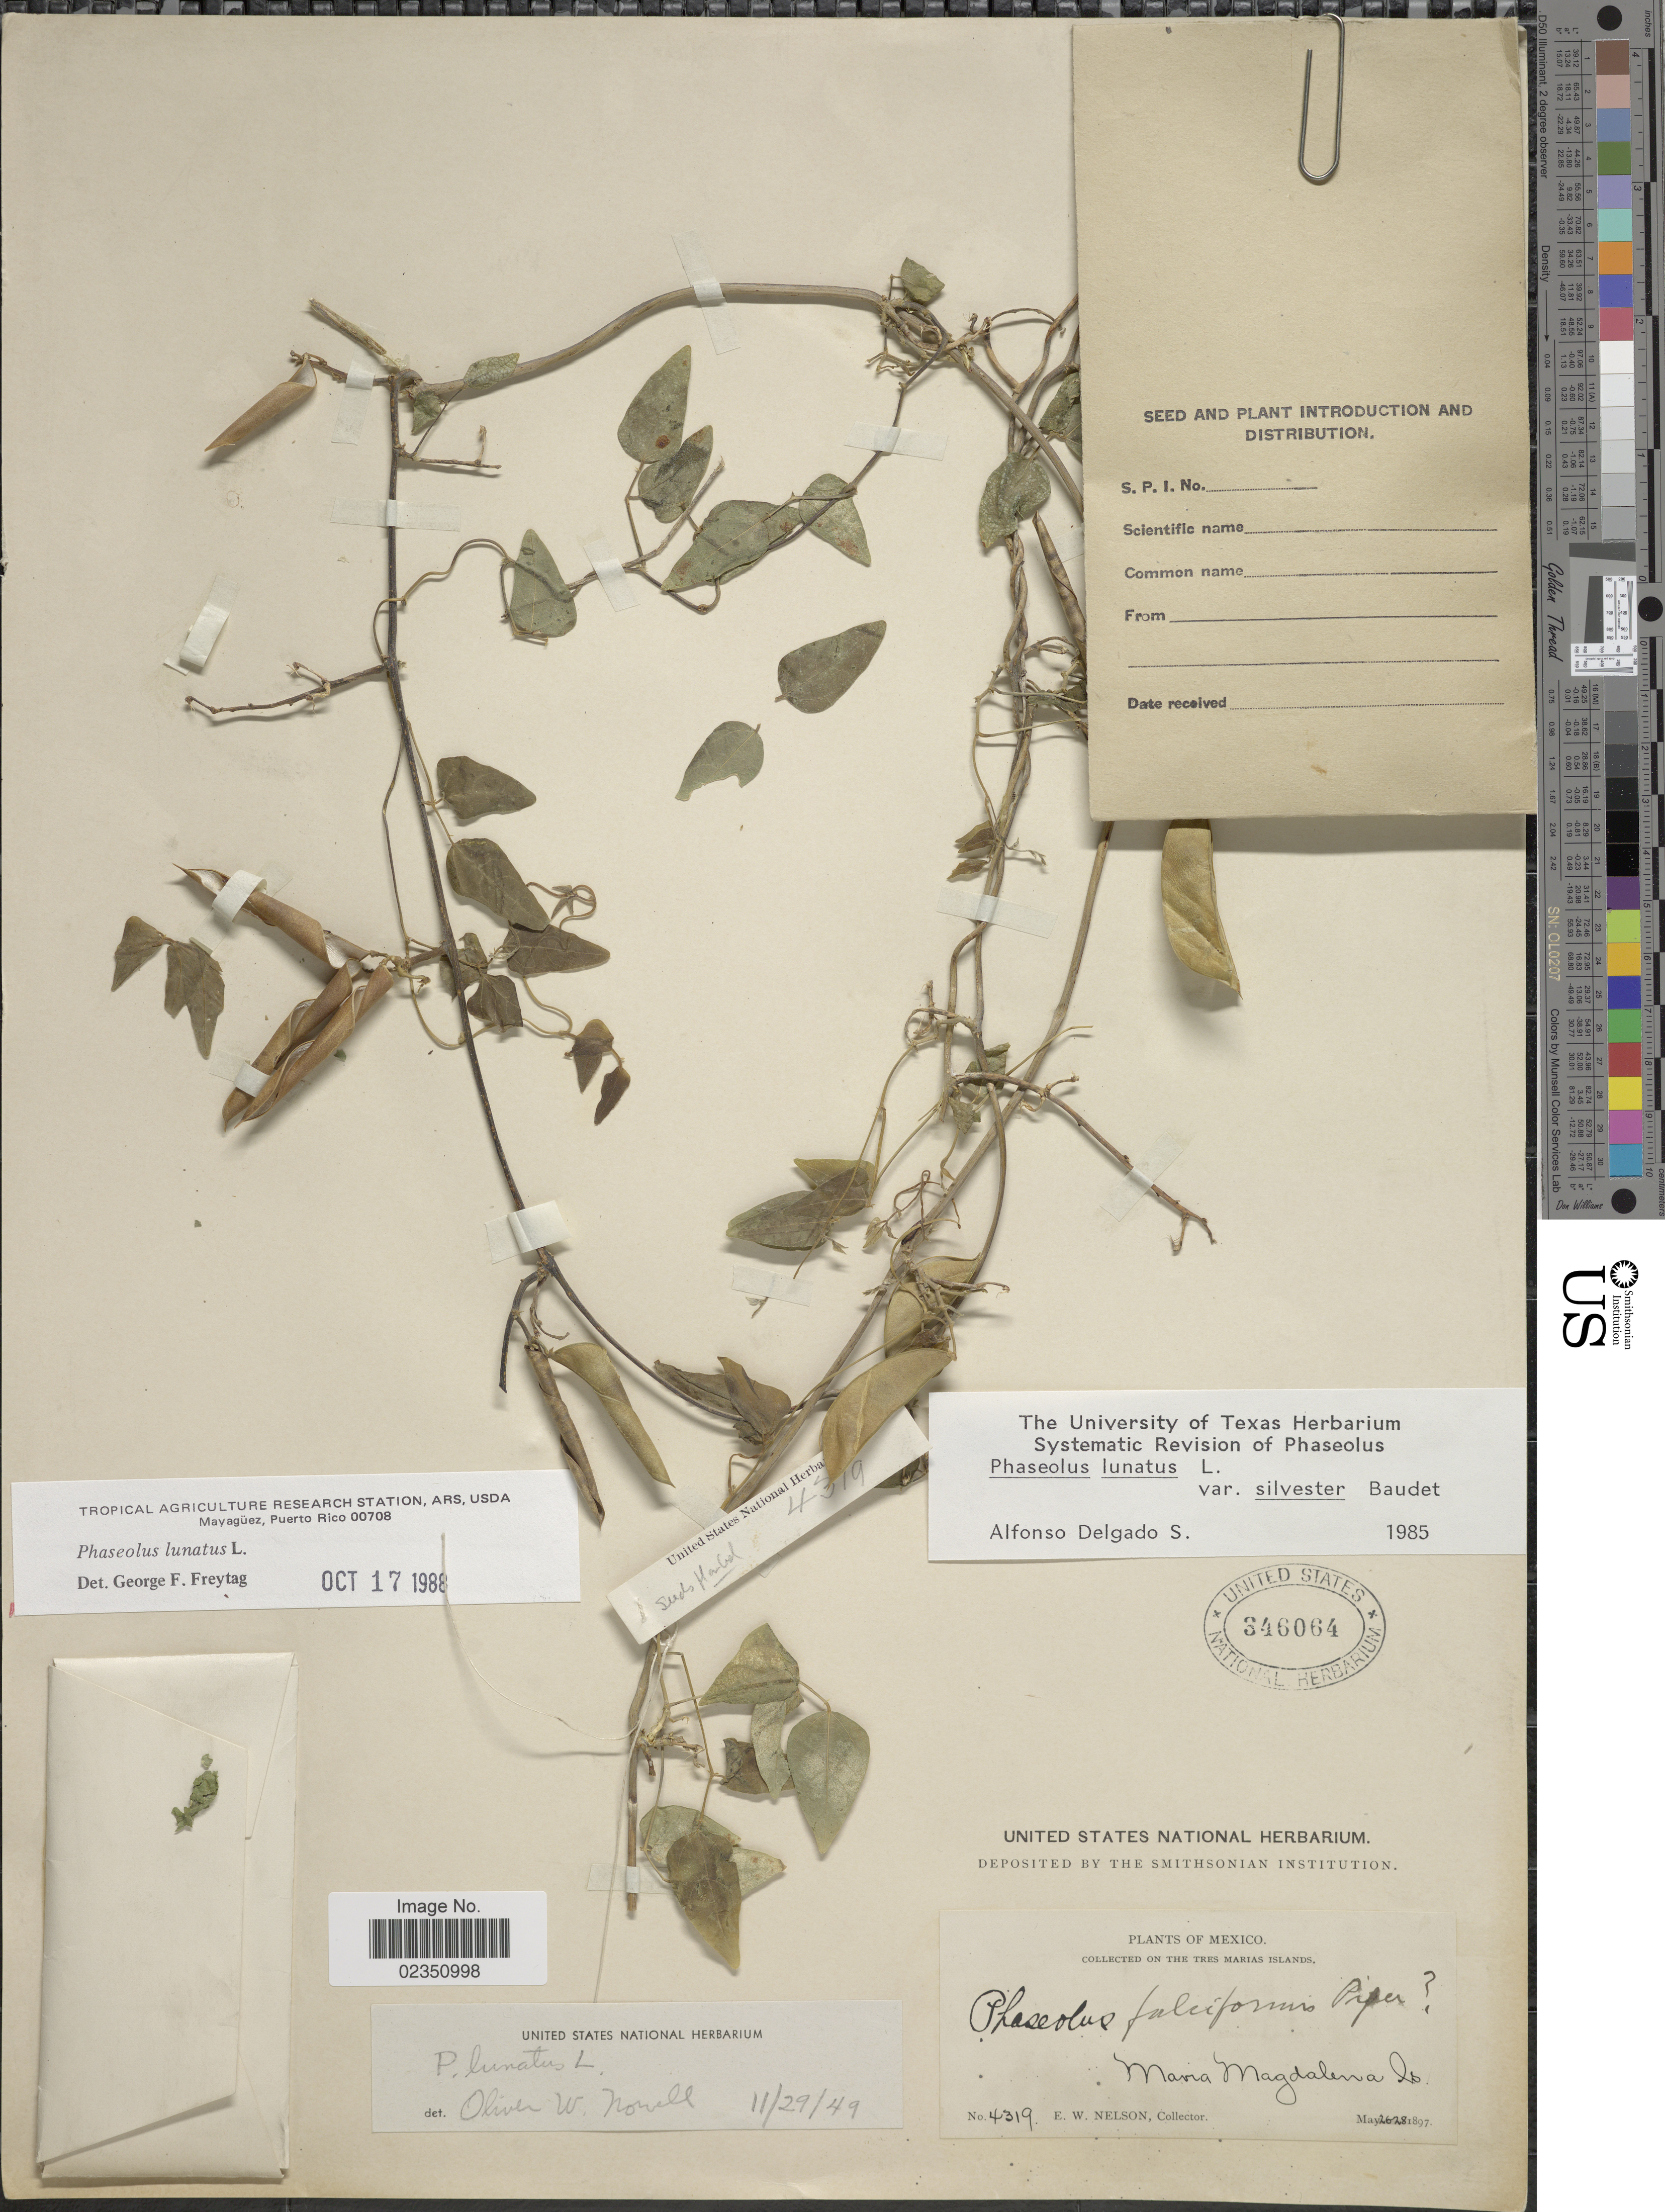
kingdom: Plantae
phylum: Tracheophyta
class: Magnoliopsida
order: Fabales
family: Fabaceae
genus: Phaseolus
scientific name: Phaseolus lunatus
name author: L.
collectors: E. W. Nelson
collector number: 4319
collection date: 1897-05-26/1897-05-28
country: Mexico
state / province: Nayarit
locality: On The Tres Marias Islands, Maria Magdalena Is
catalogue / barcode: US 346064